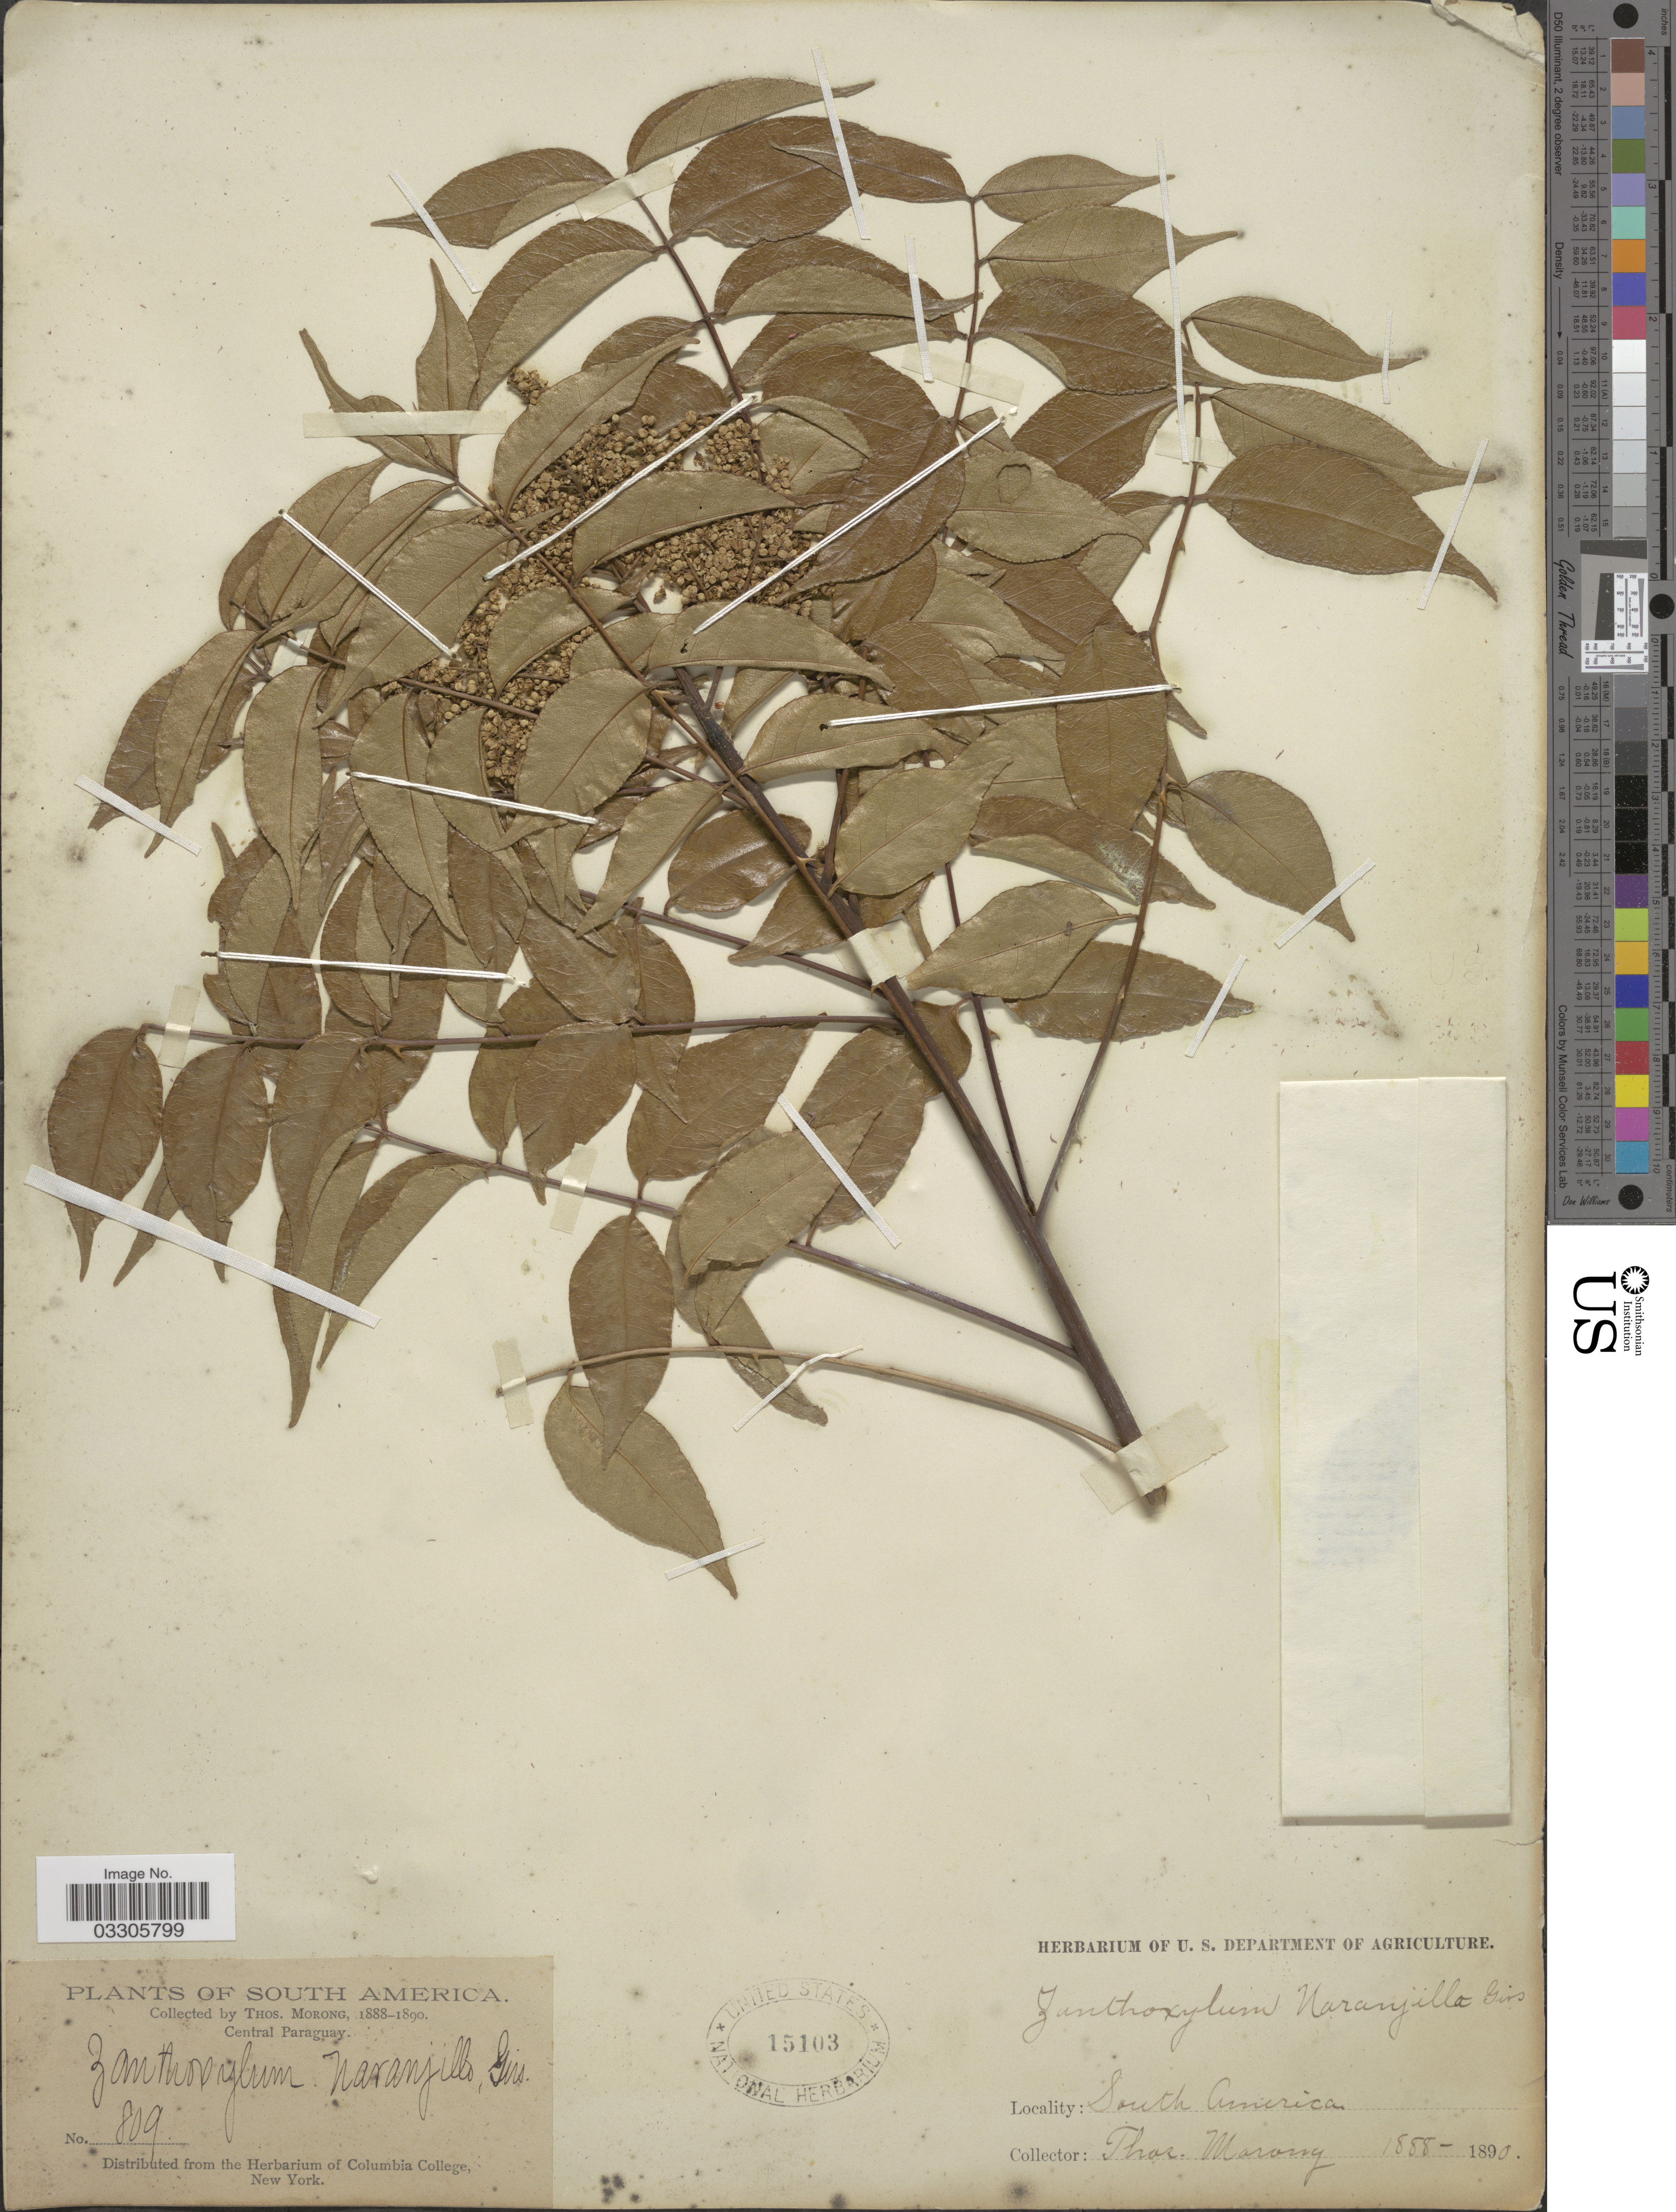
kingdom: Plantae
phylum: Tracheophyta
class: Magnoliopsida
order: Sapindales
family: Rutaceae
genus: Zanthoxylum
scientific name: Zanthoxylum naranjillo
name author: Griseb.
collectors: ex herb. T. Morong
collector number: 809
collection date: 1888/1890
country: Paraguay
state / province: Central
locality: Central Paraguay.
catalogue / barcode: US 15103